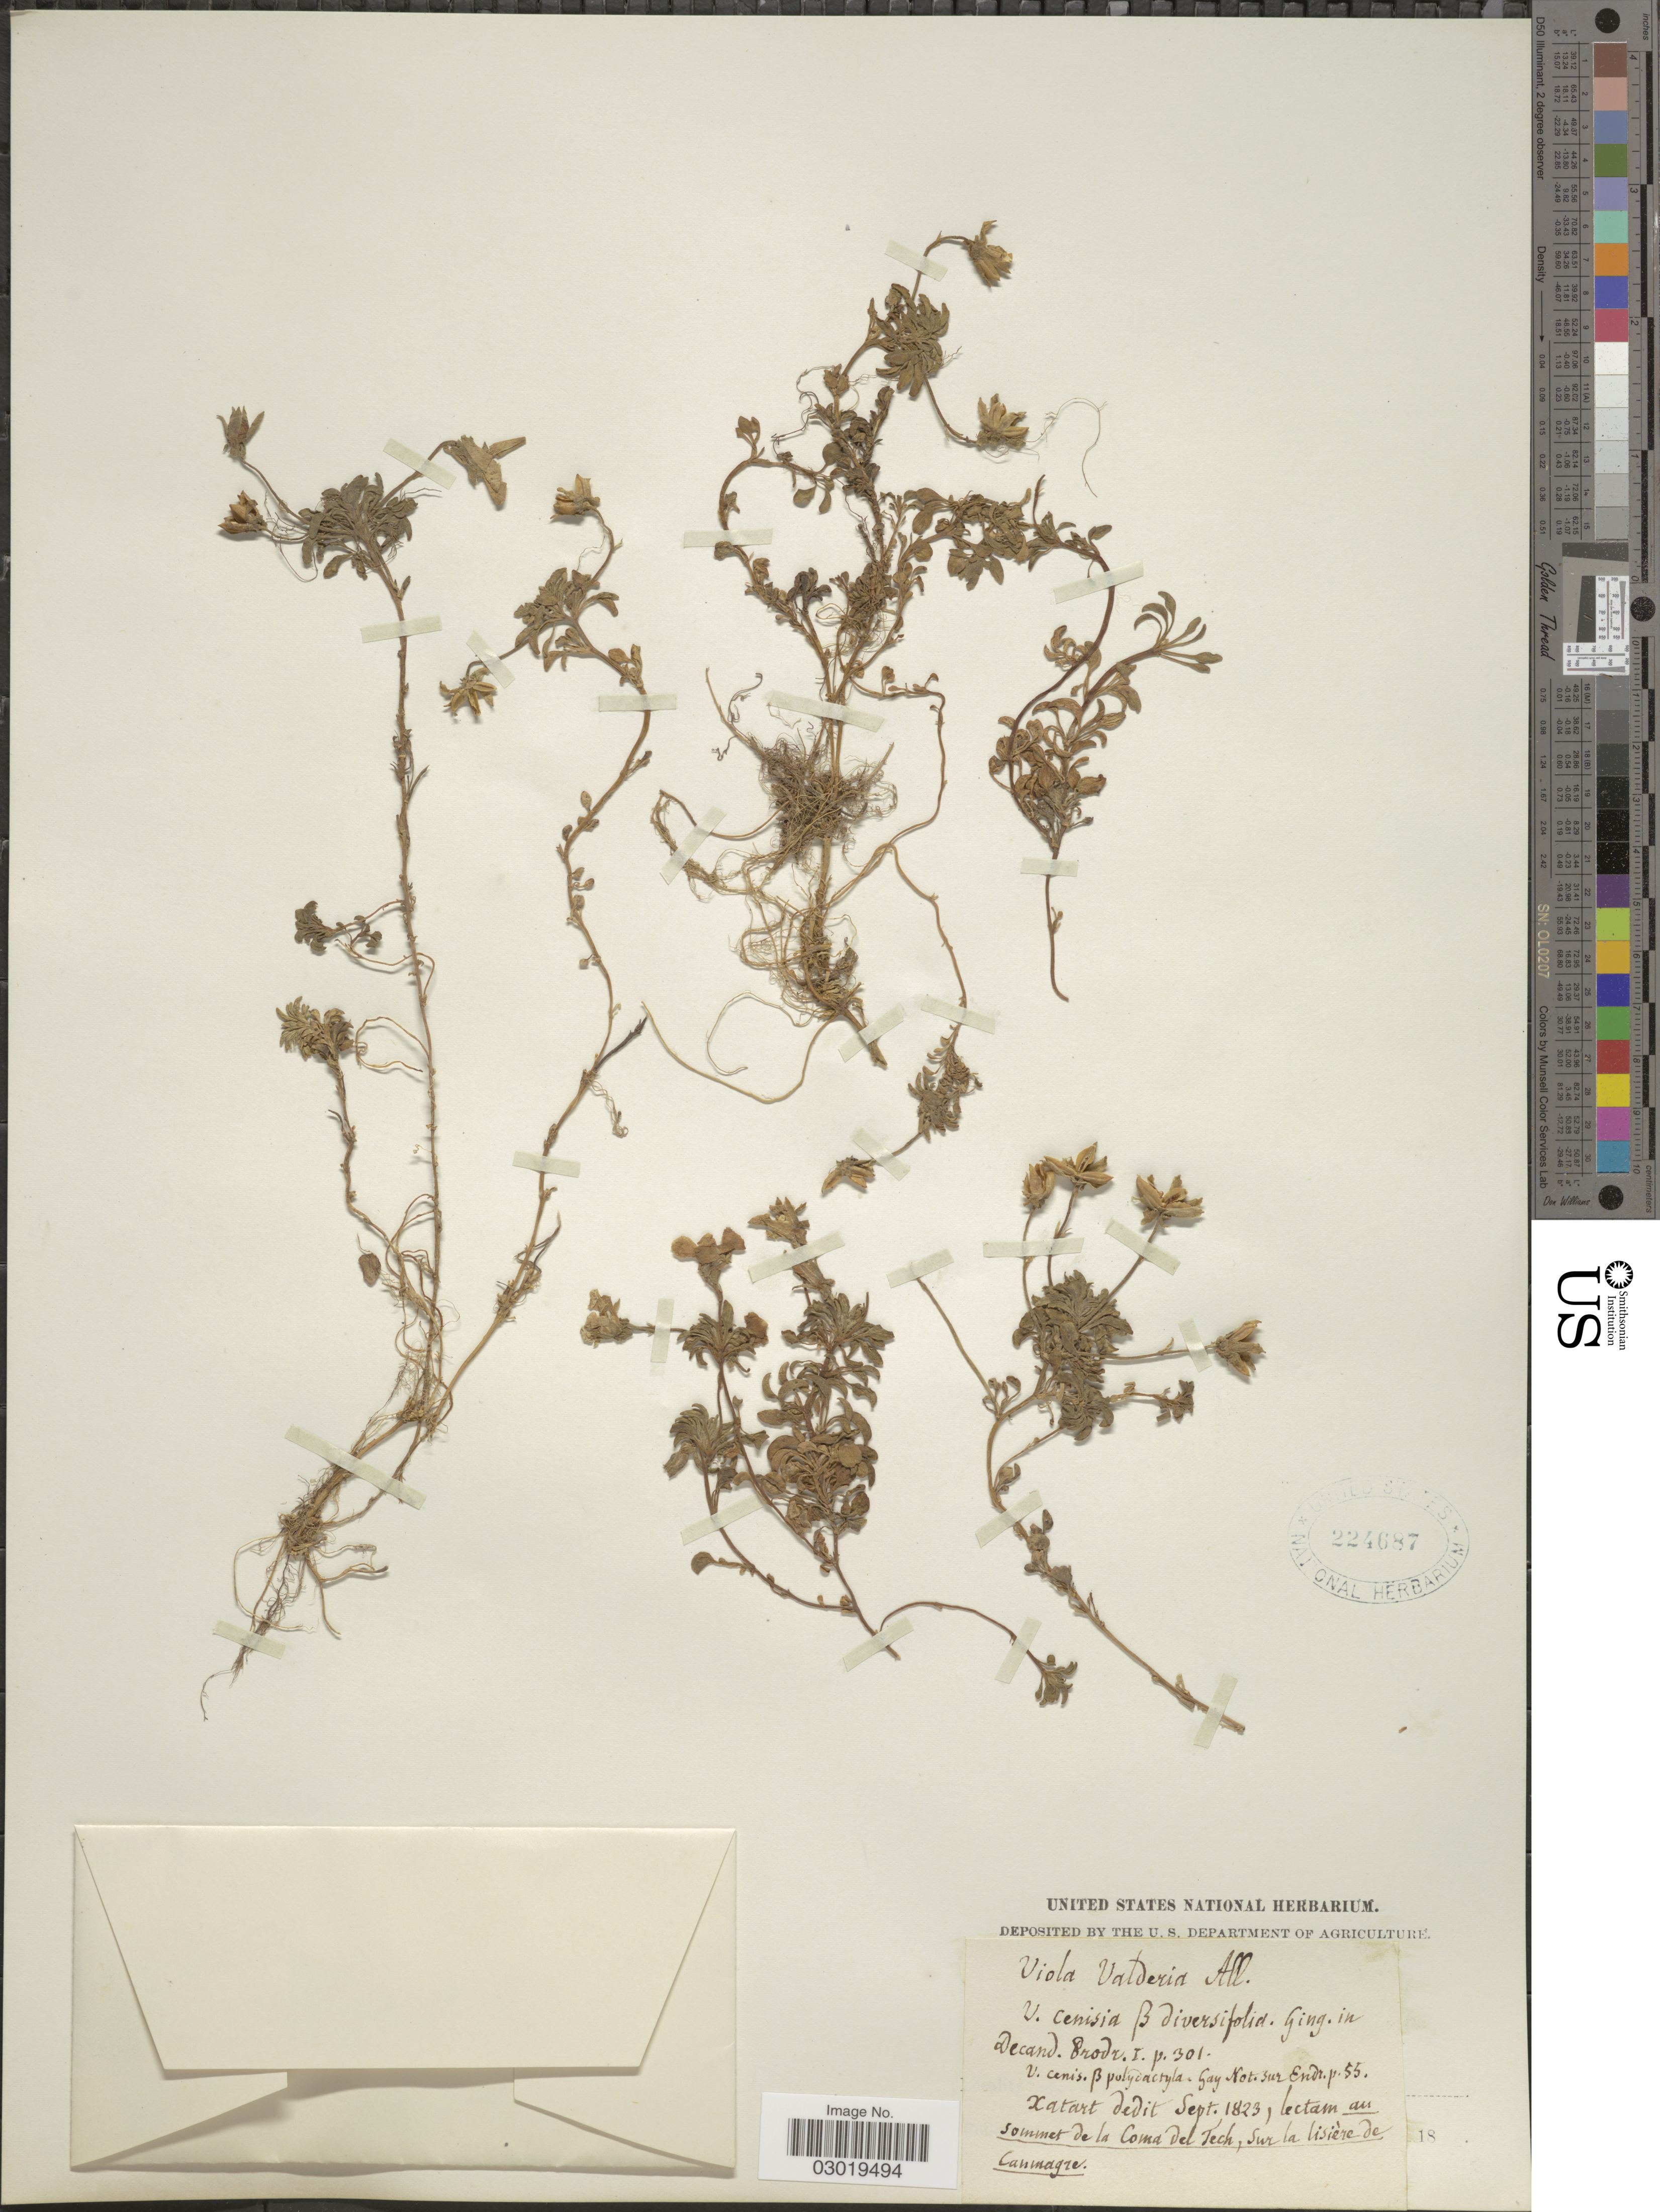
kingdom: Plantae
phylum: Tracheophyta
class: Magnoliopsida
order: Malpighiales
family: Violaceae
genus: Viola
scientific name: Viola valderia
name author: All.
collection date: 1823-09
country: France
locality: Lectam au sommet de la Coma Del Tech, Sur la lisière de Canmarge.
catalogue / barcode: US 224687